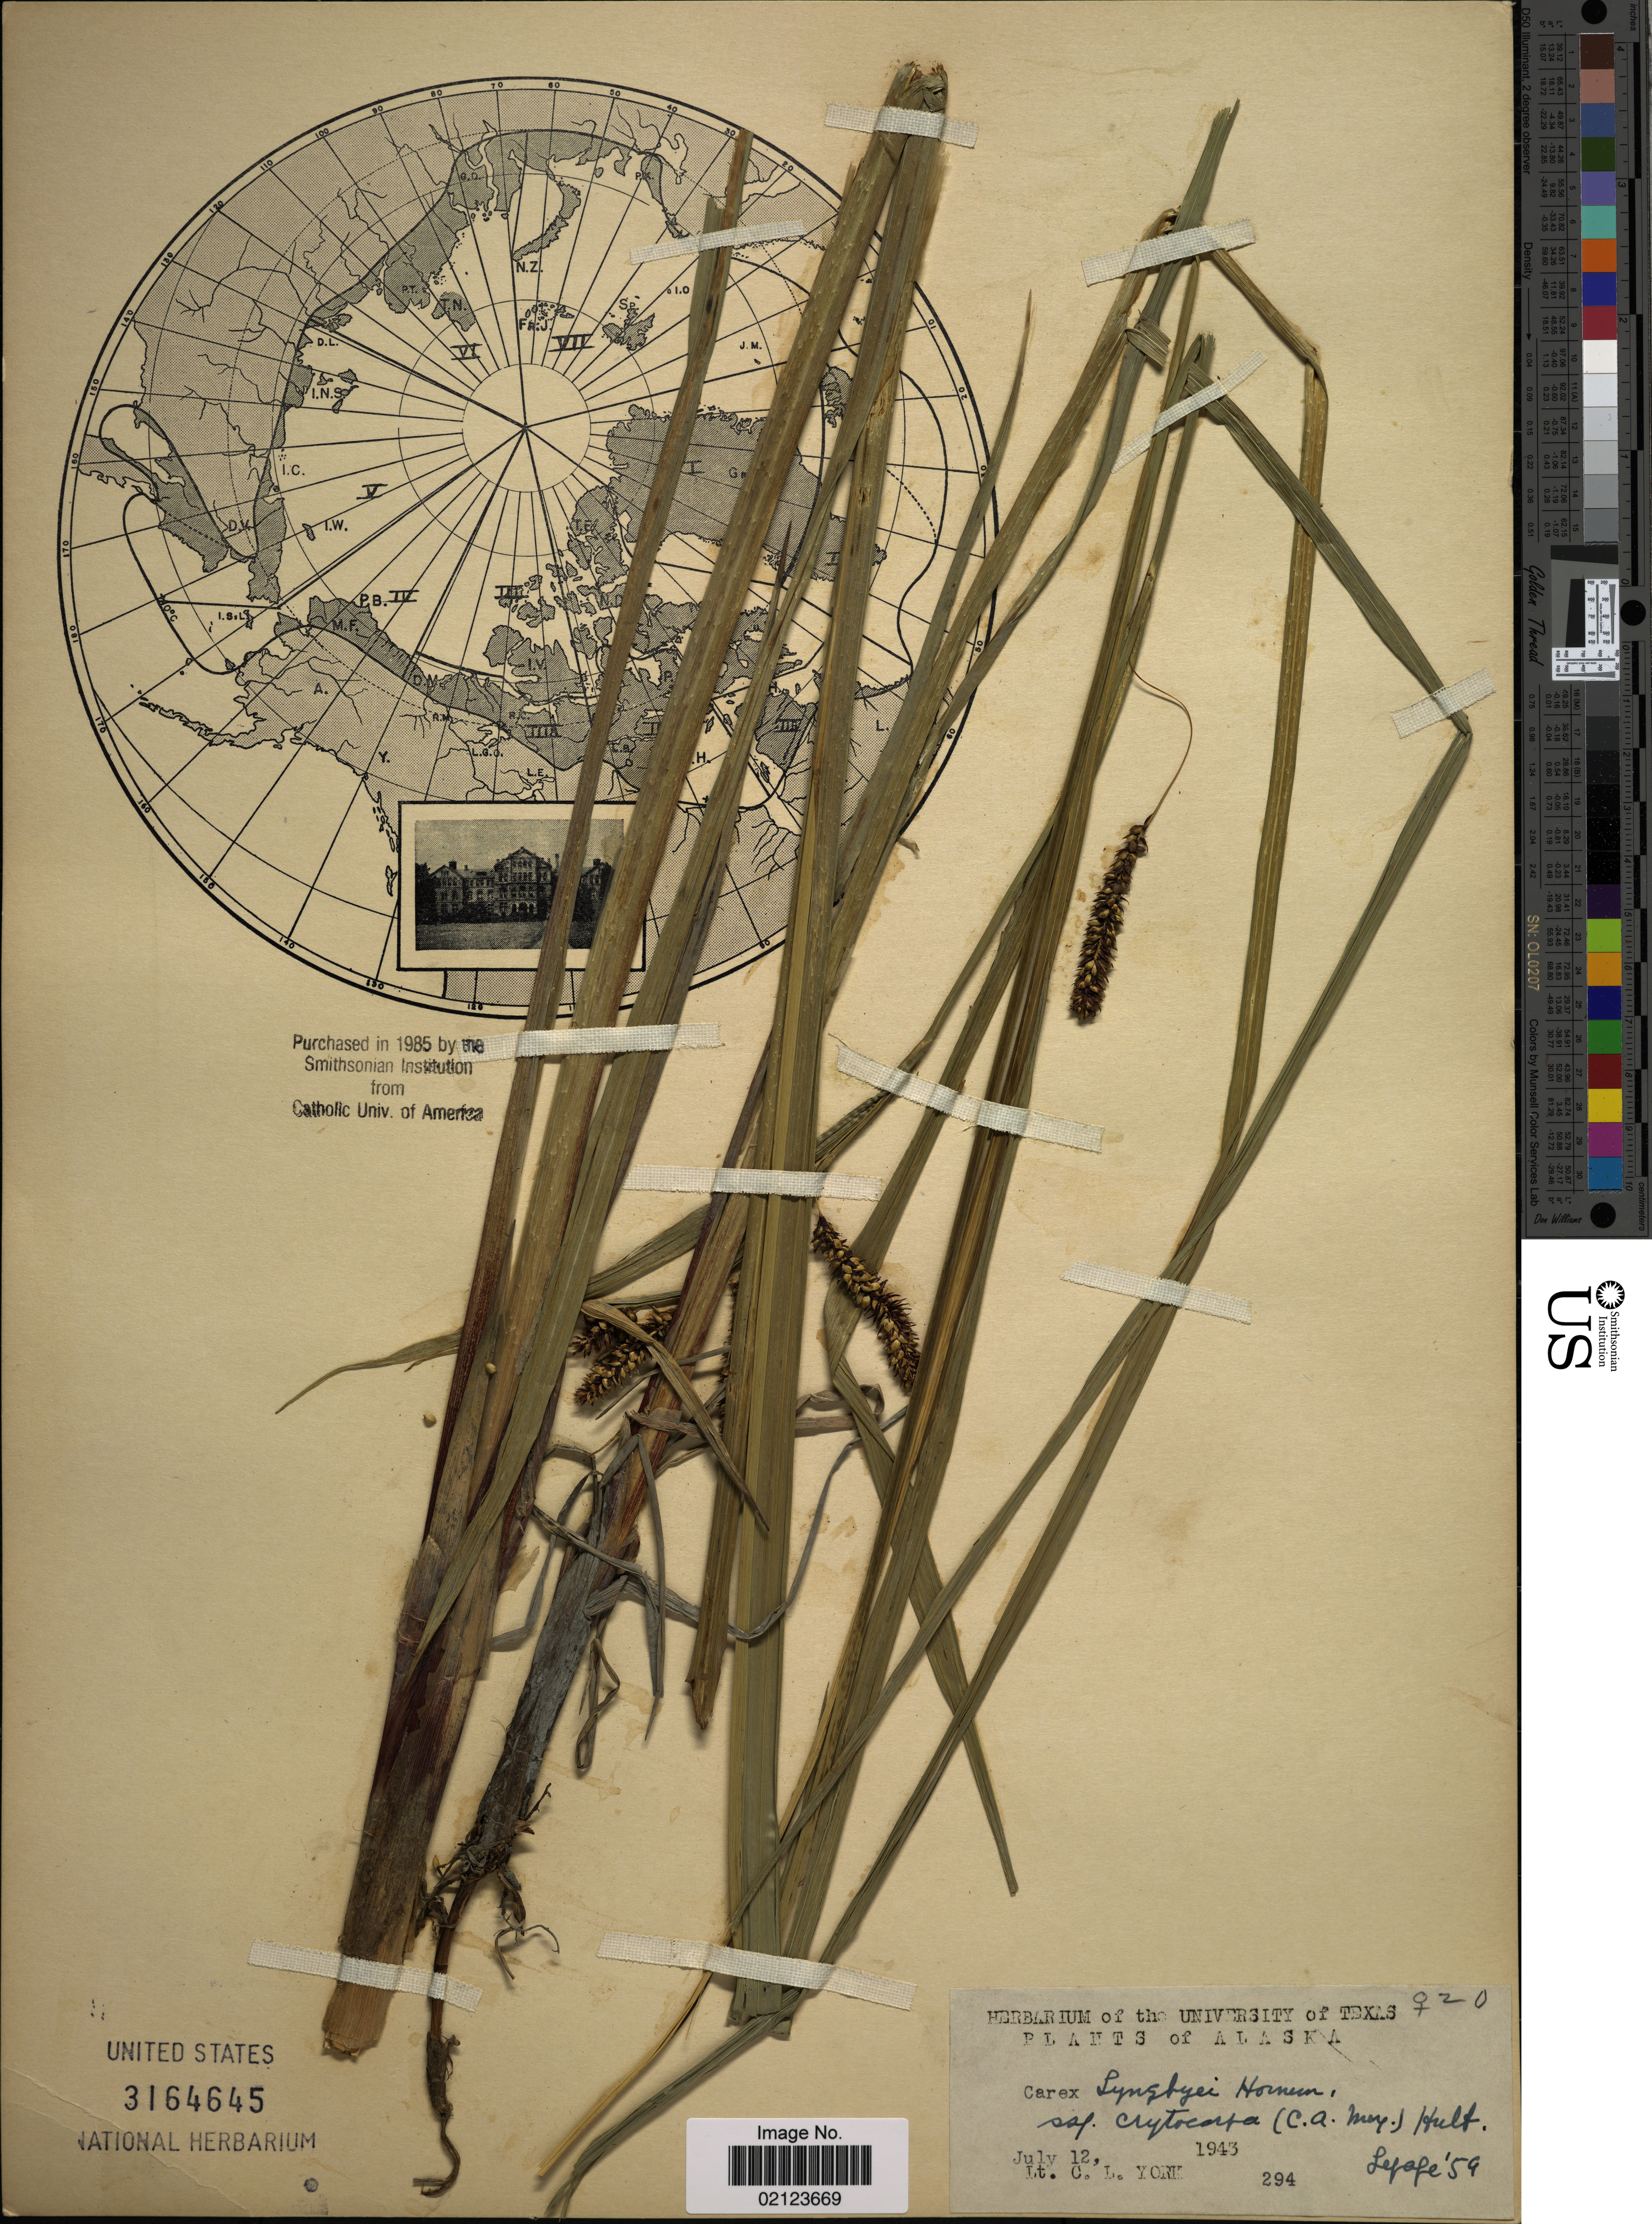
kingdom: Plantae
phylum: Tracheophyta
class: Liliopsida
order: Poales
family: Cyperaceae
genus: Carex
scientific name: Carex lyngbyei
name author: Hornem.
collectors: C. L. York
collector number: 294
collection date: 1943-07-12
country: United States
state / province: Alaska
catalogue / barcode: US 3164645